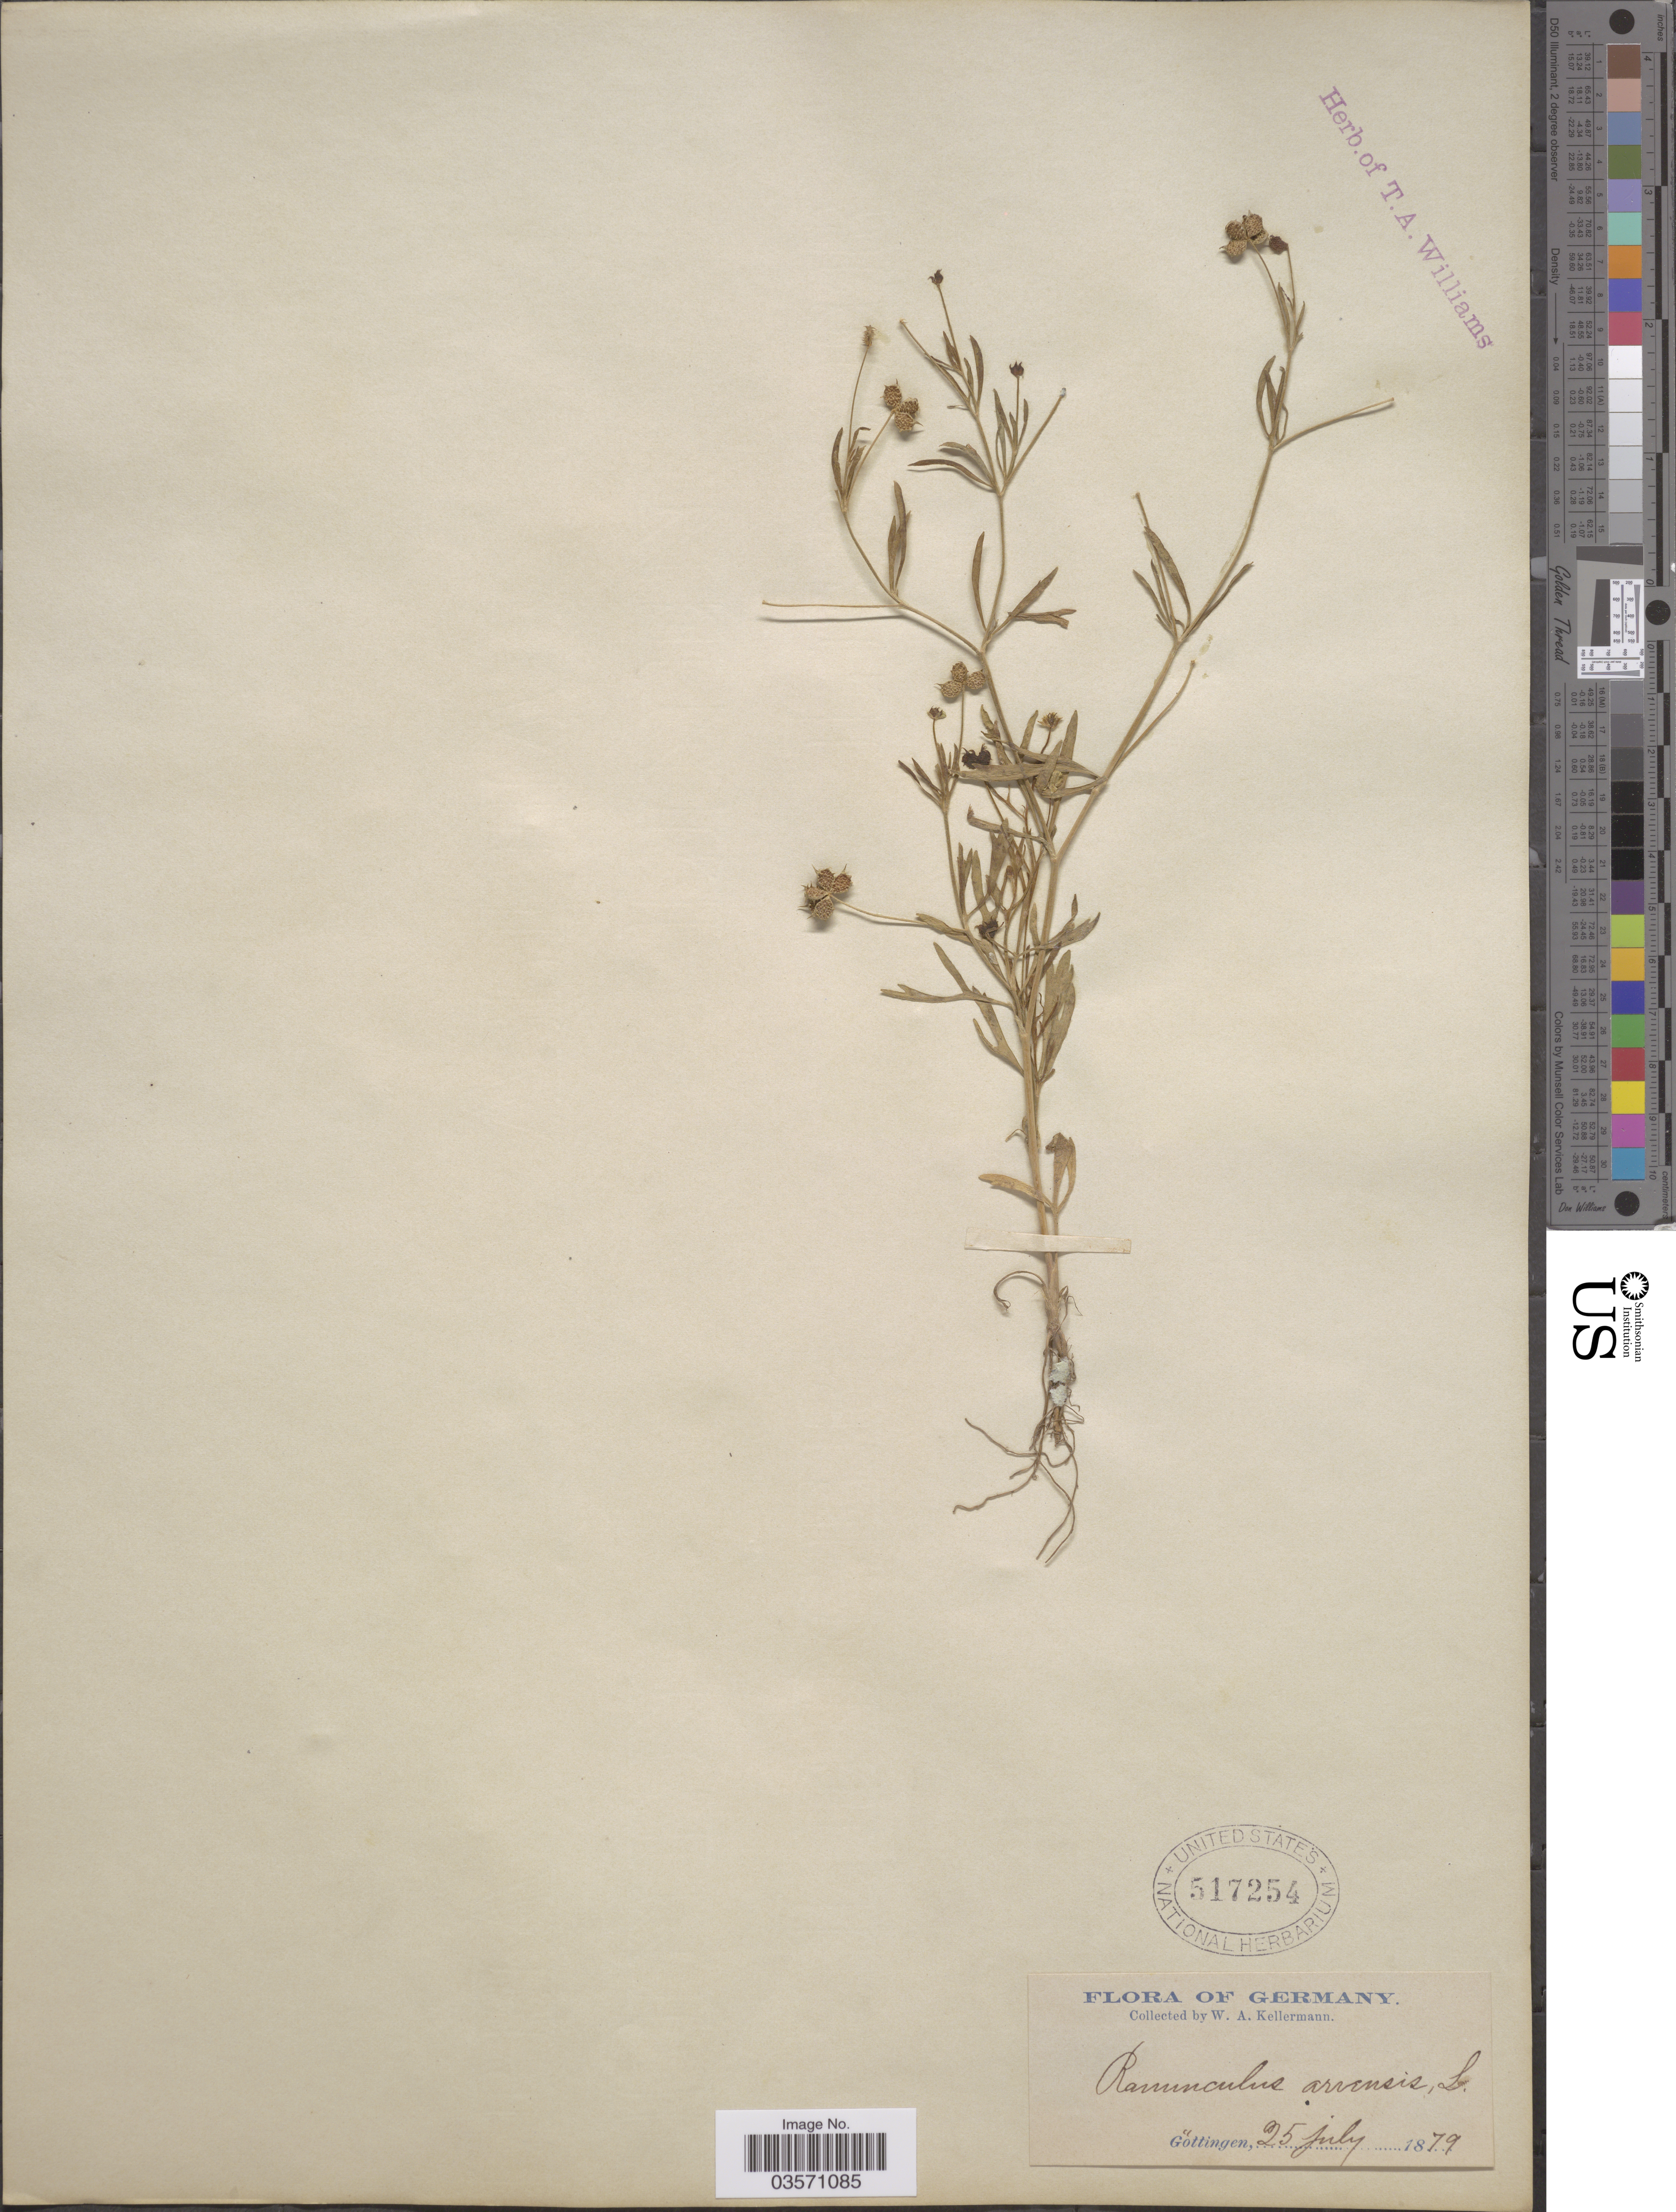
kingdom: Plantae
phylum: Tracheophyta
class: Magnoliopsida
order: Ranunculales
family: Ranunculaceae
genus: Ranunculus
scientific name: Ranunculus arvensis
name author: L.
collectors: W. Kellerman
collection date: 1879-07-25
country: Germany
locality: Göttingen.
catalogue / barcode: US 517254